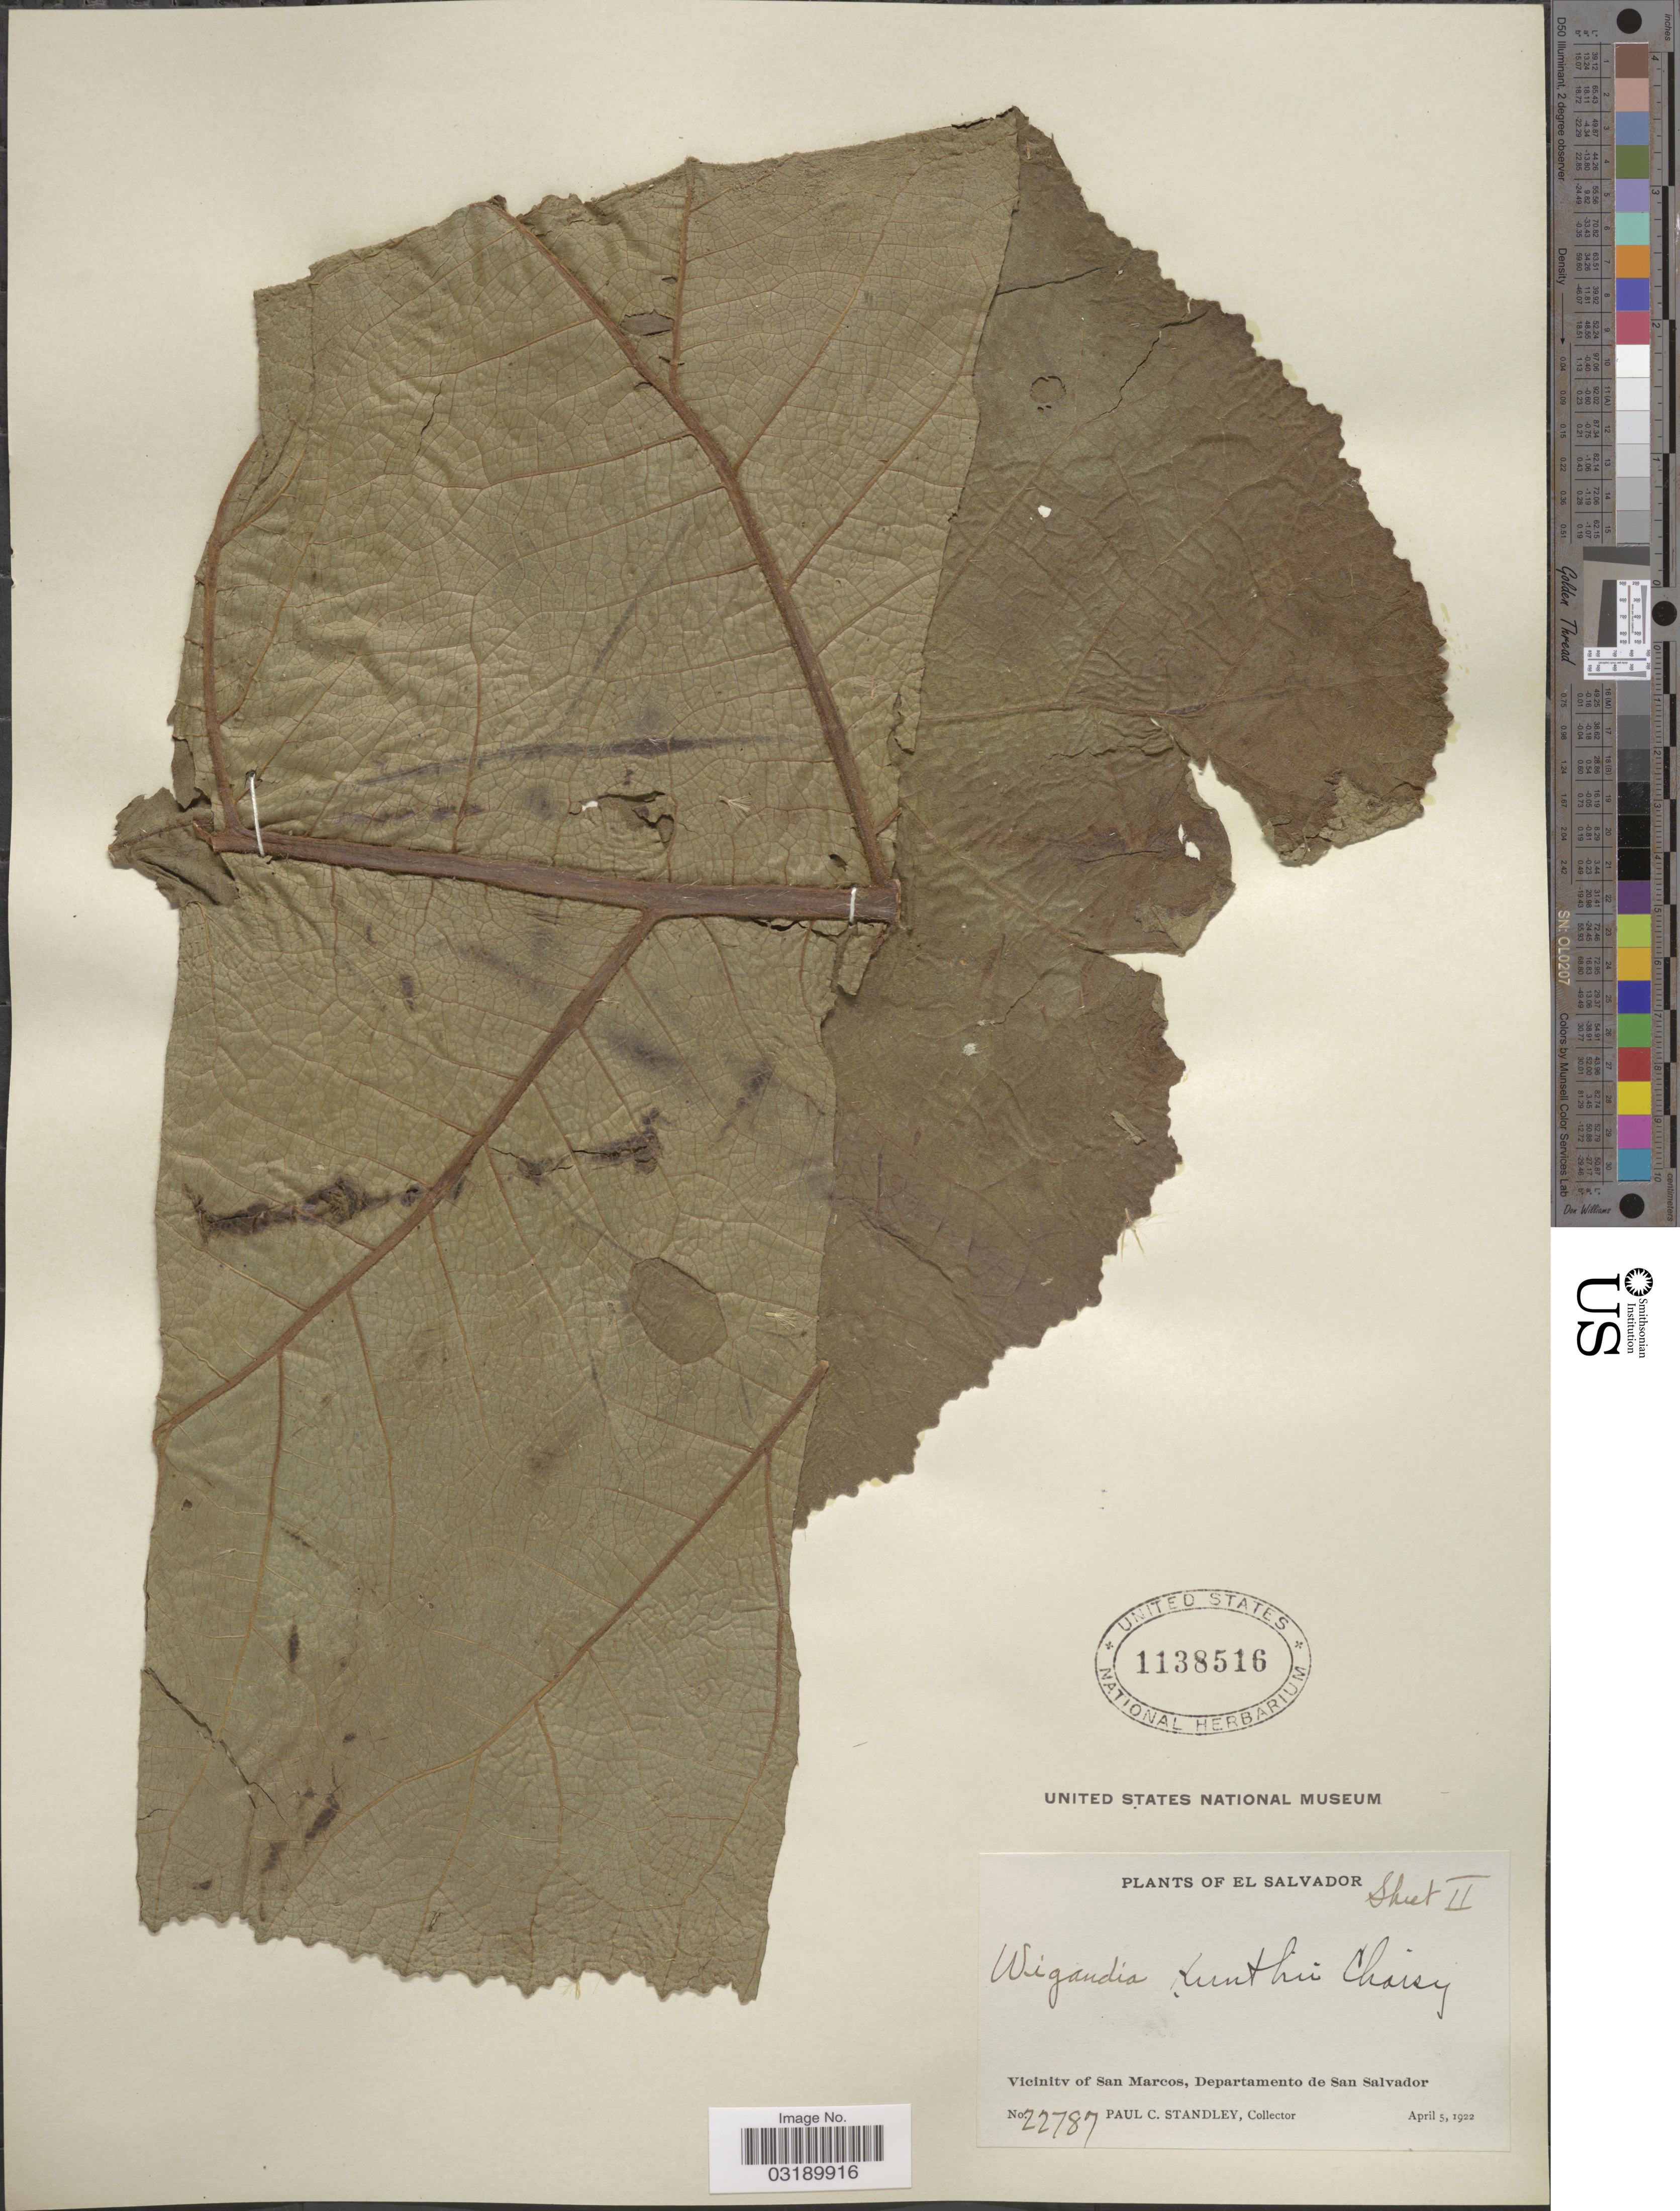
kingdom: Plantae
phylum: Tracheophyta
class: Magnoliopsida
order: Boraginales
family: Namaceae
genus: Wigandia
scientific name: Wigandia kunthii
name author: Choisy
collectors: P. C. Standley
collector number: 22787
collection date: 1922-04-05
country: El Salvador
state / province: San Salvador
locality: Vicinity of San Marcos, Departamento de San Salvador.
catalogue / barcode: US 1138516